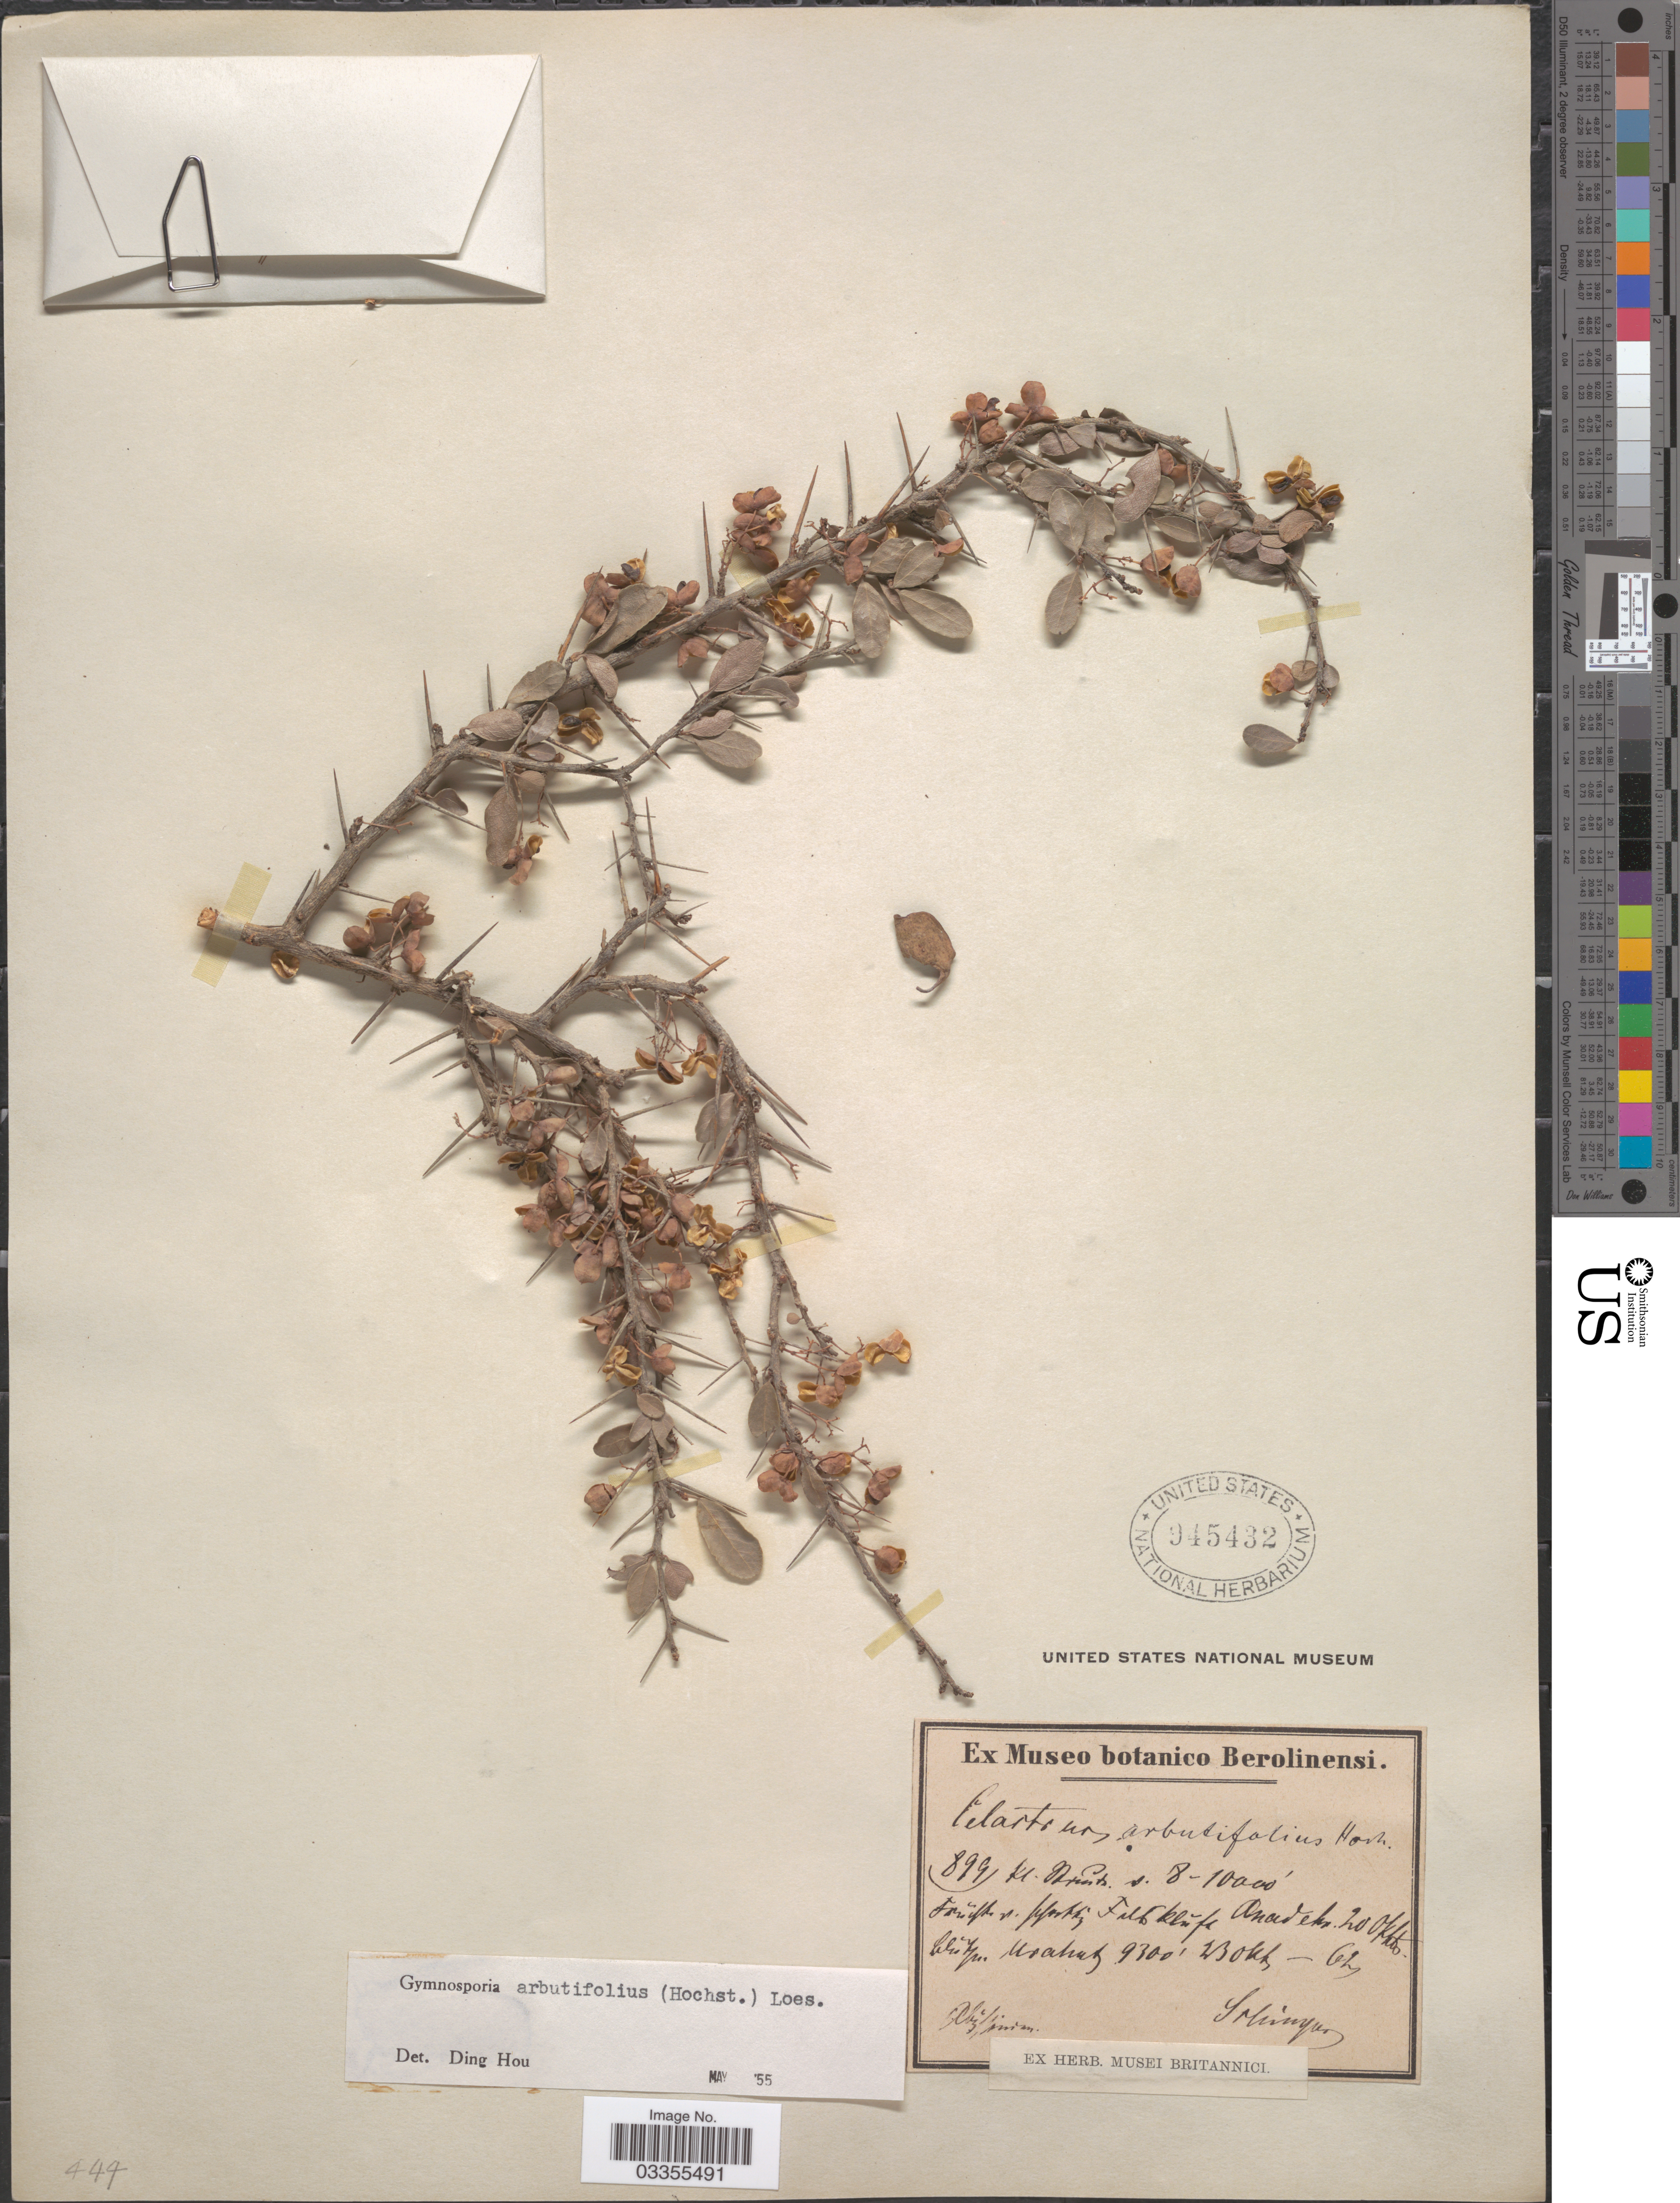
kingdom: Plantae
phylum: Tracheophyta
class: Magnoliopsida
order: Celastrales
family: Celastraceae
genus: Gymnosporia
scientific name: Gymnosporia arbutifolia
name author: (Hochst. ex A. Rich.) Loes.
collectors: -. Schimper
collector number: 899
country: Ethiopia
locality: Abyssinien [illegible text].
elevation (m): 2835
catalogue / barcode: US 945432